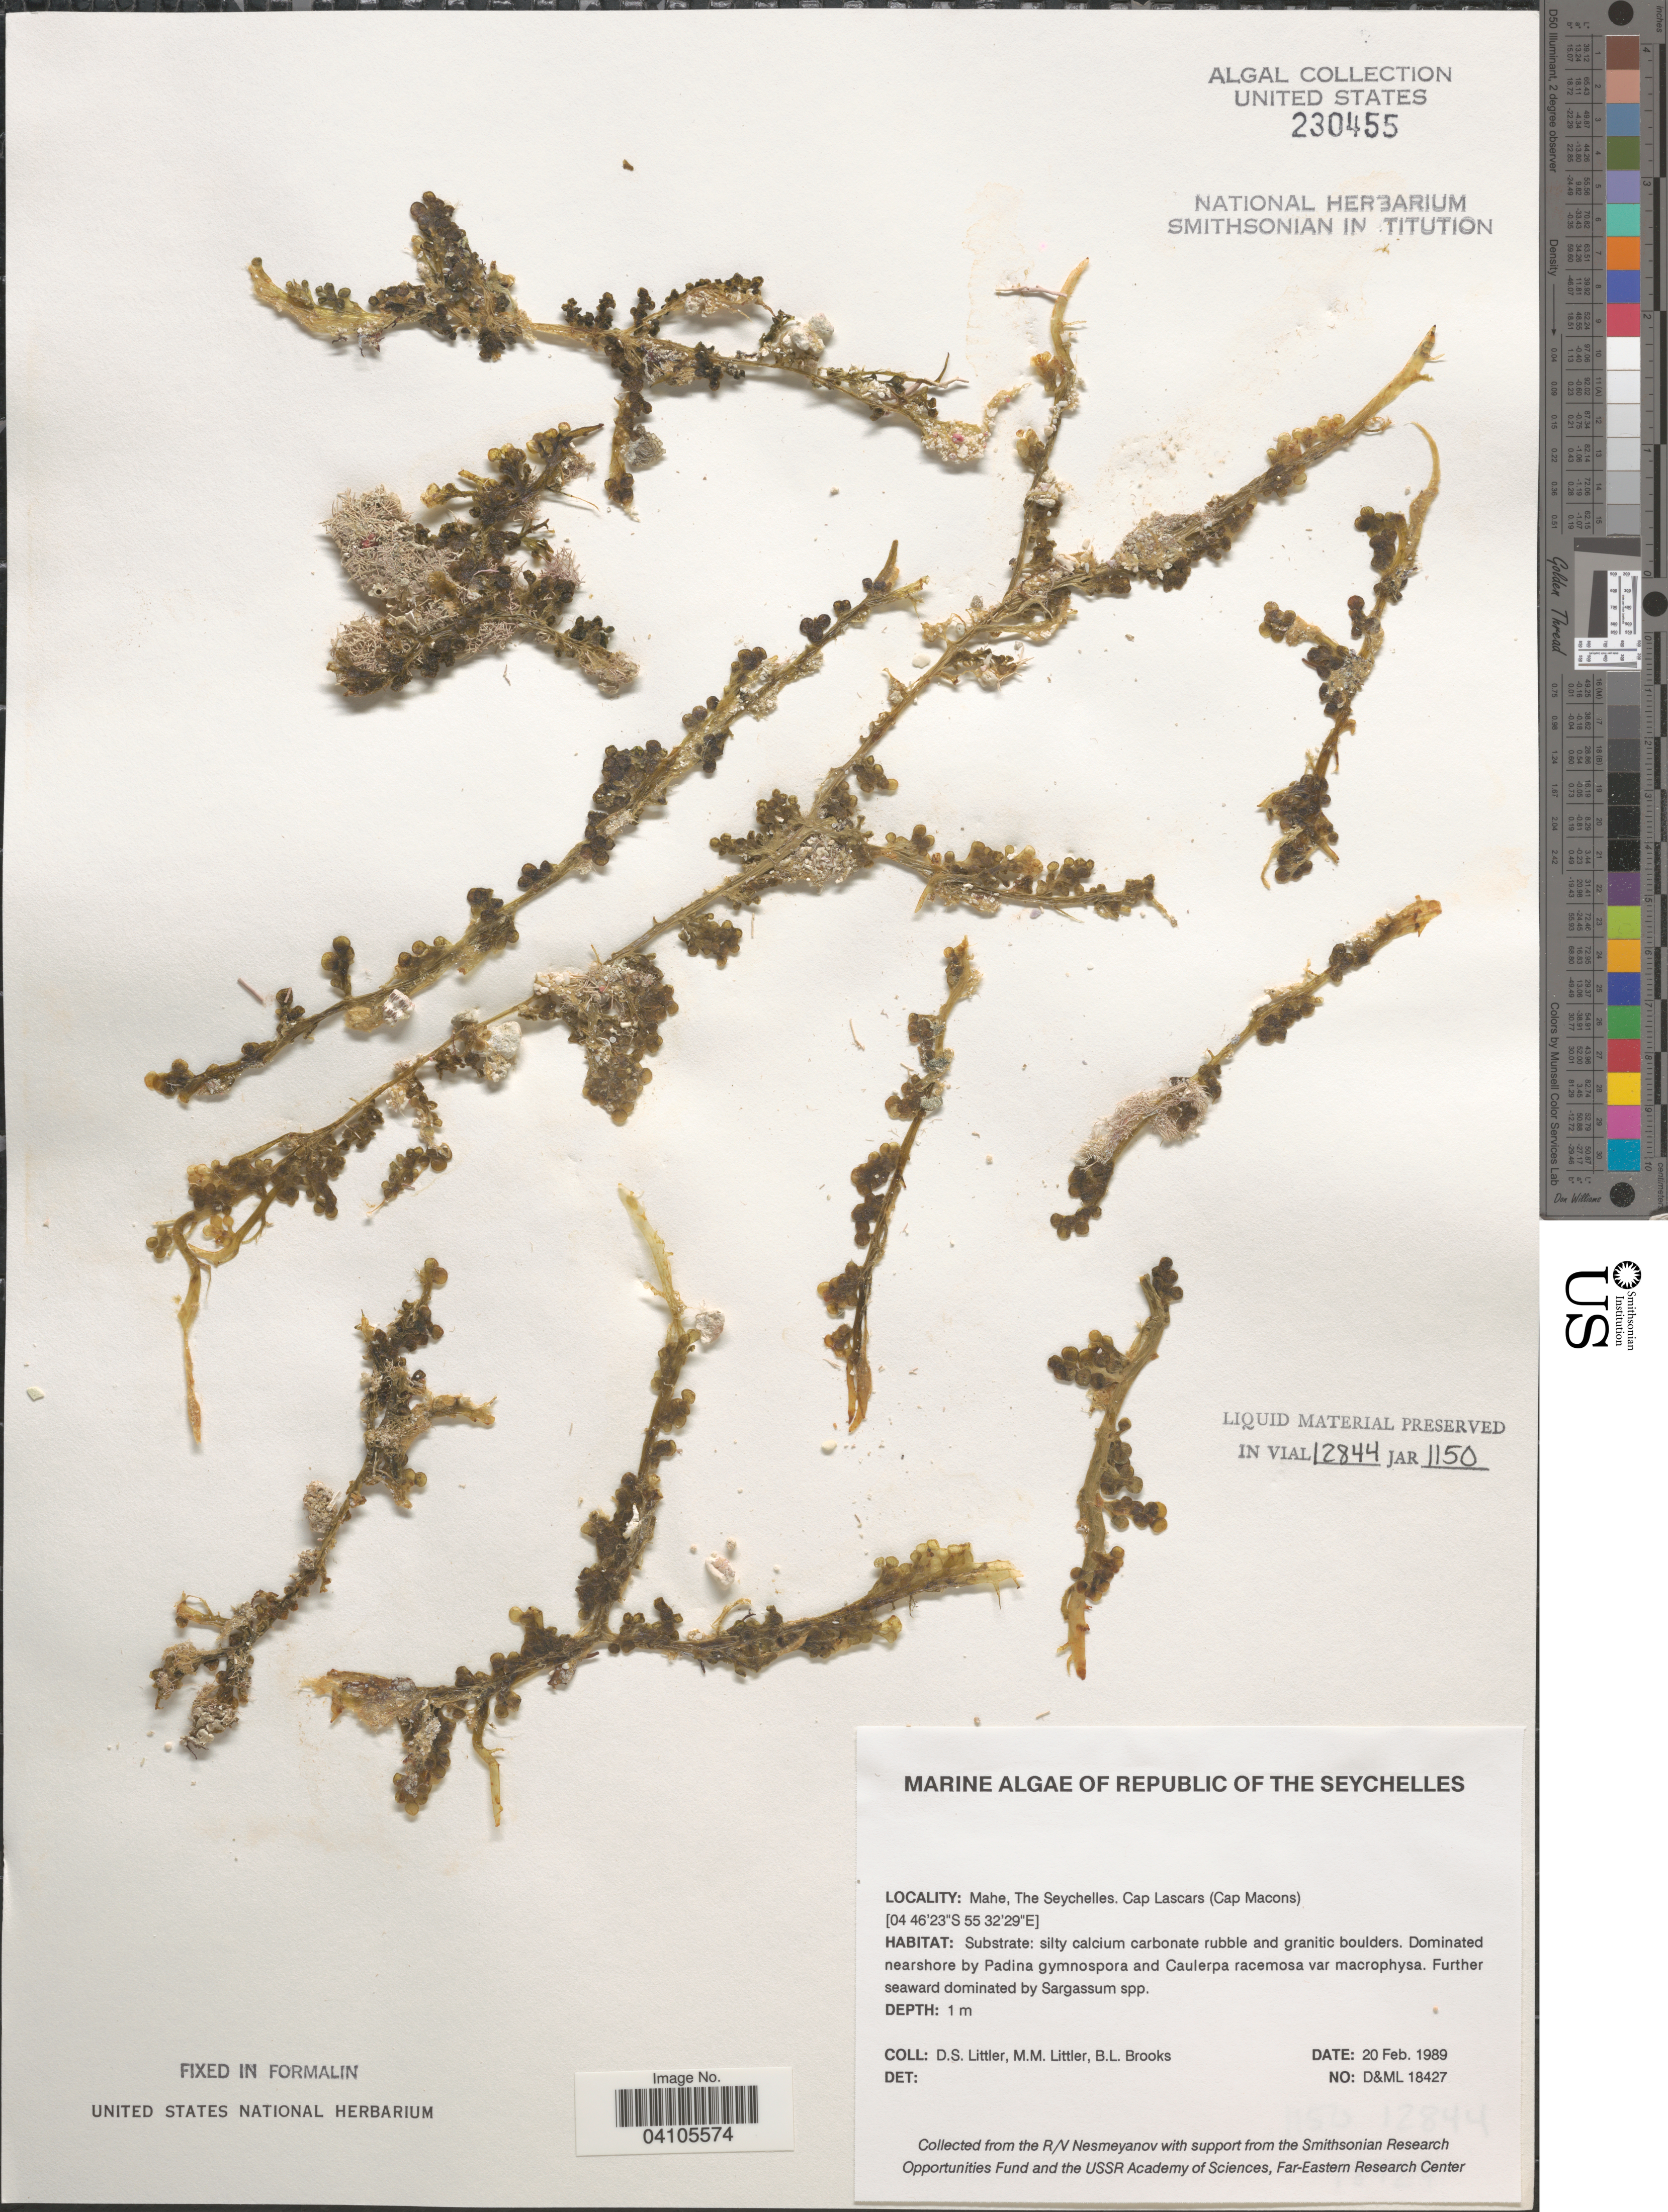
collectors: D. S. Littler & B. Brooks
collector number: D&ML 18427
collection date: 1989-02-20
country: Seychelles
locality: Mahe, Cap Lascars (Cap Macons).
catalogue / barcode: US 230455